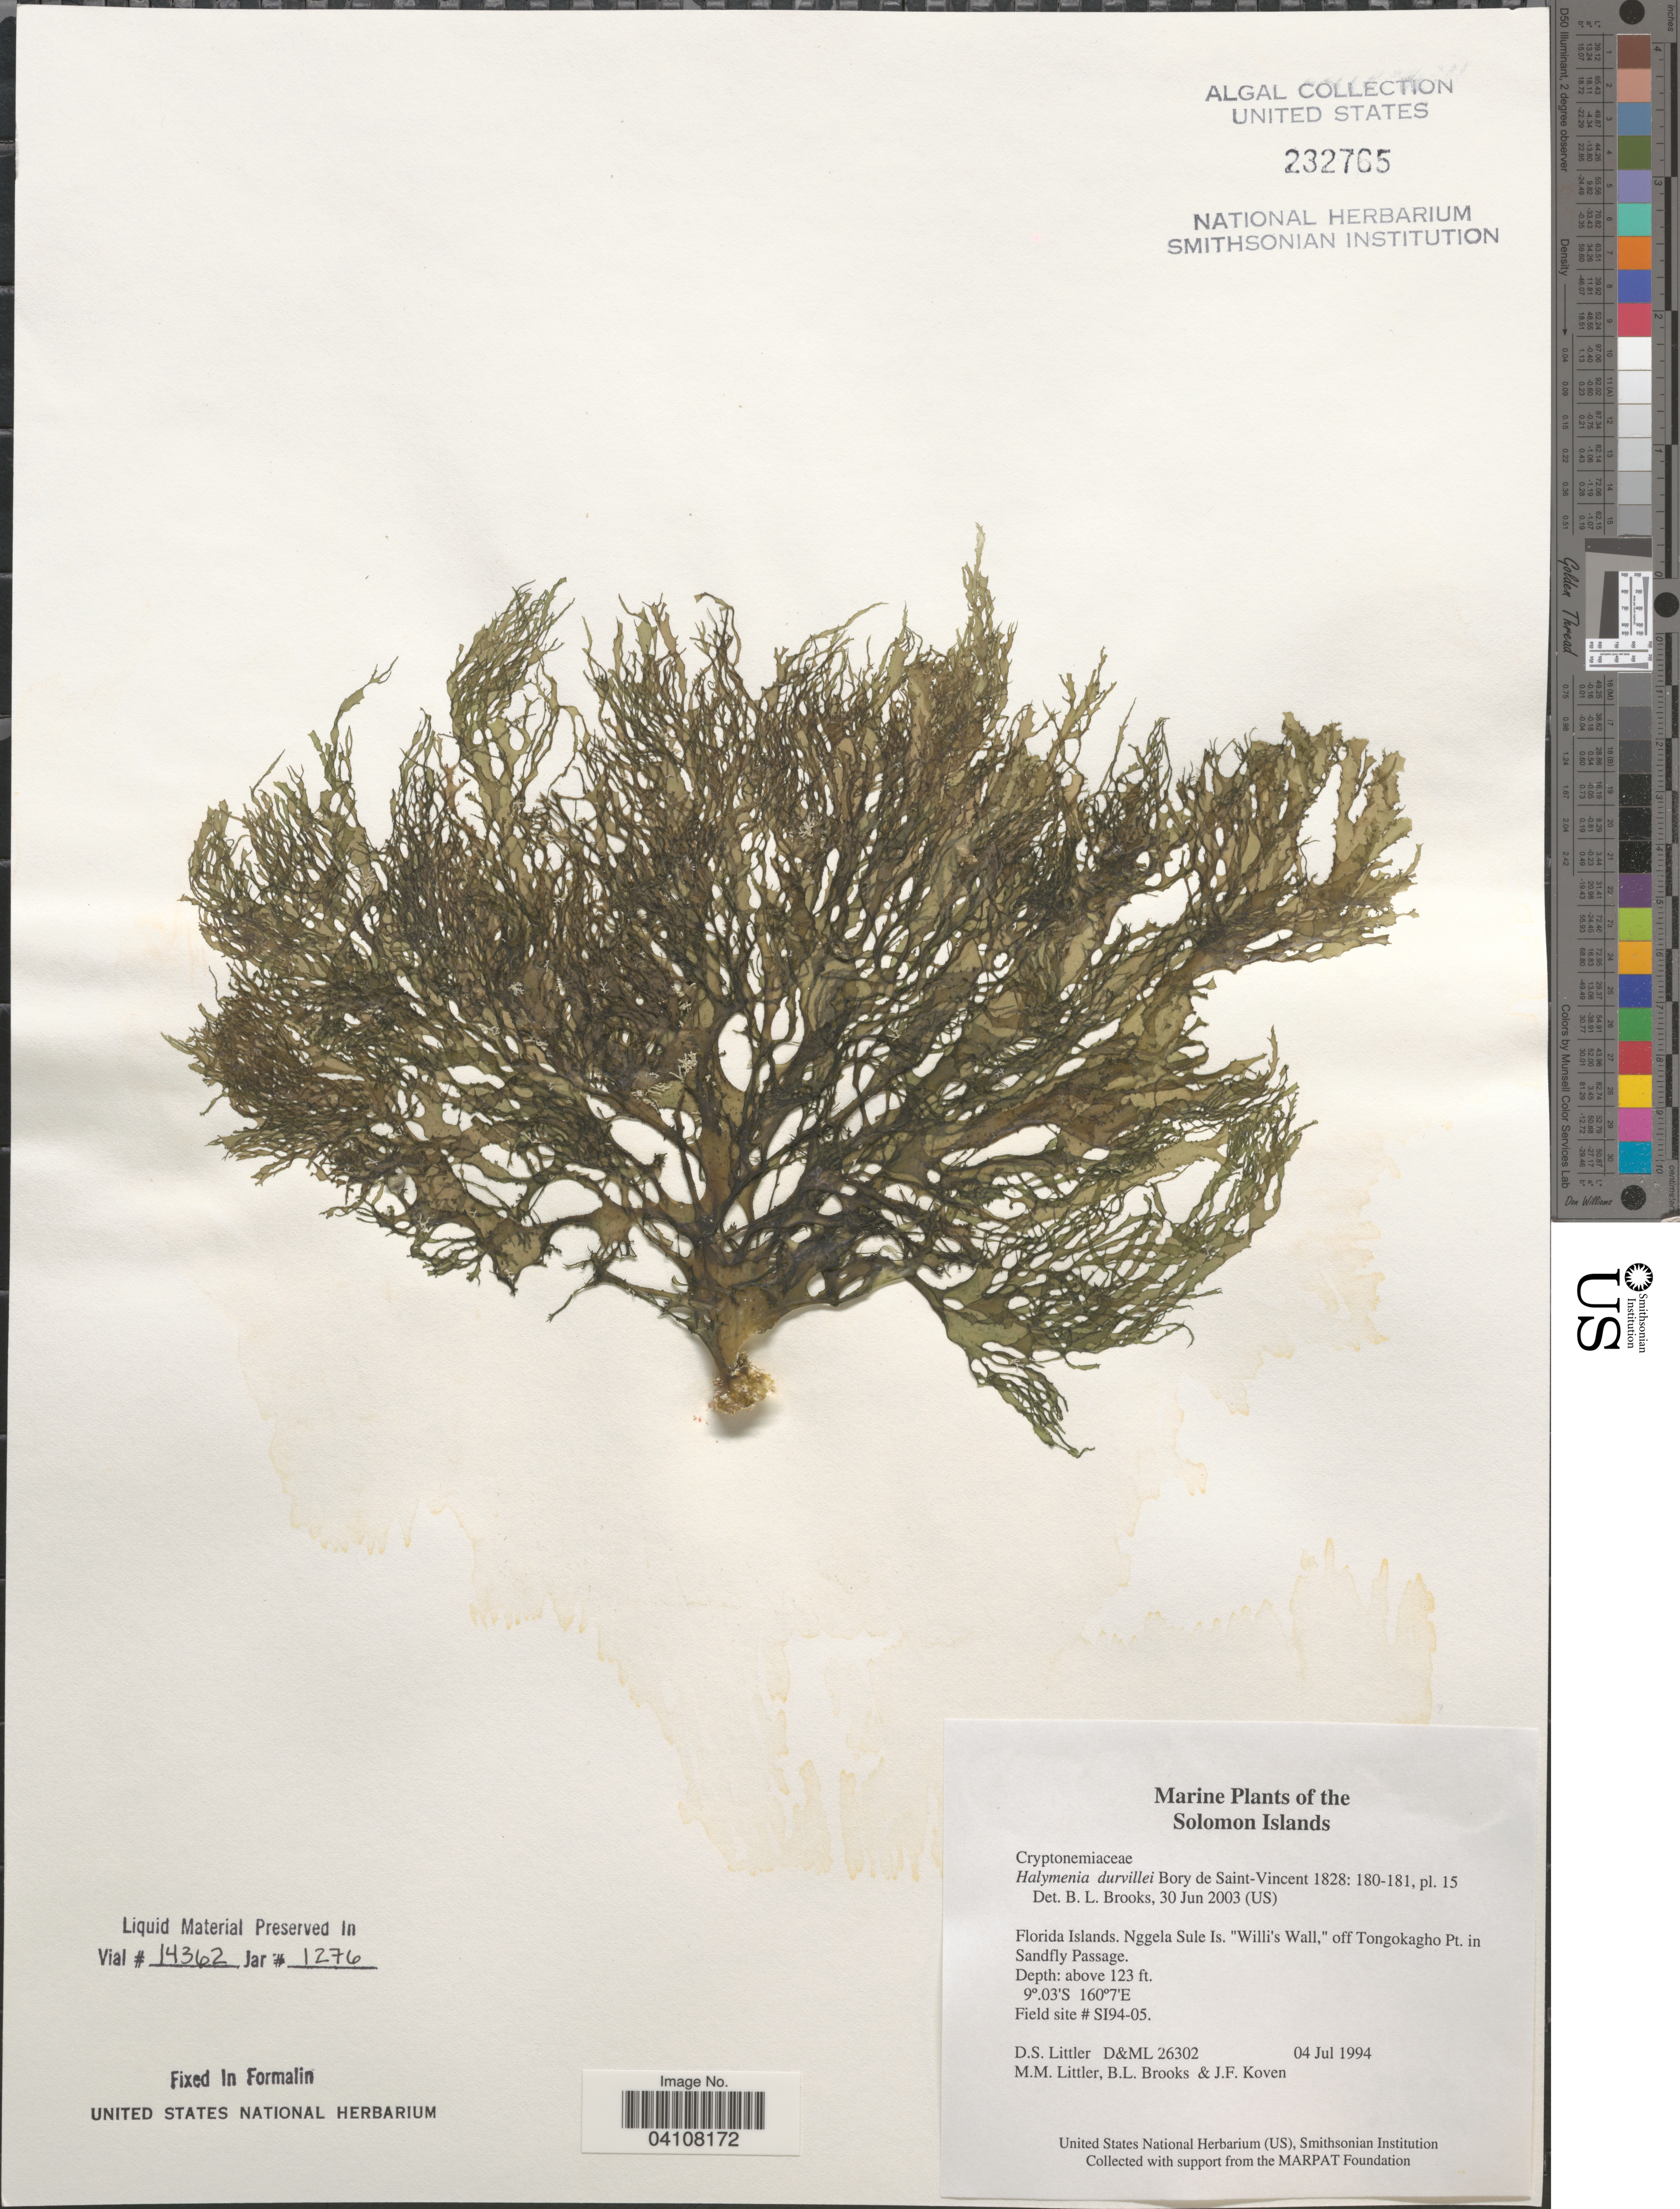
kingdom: Plantae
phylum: Rhodophyta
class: Florideophyceae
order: Halymeniales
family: Halymeniaceae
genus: Halymenia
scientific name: Halymenia durvillaei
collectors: D. S. Littler, B. Brooks & J. Koven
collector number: D&ML26302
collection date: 1994-07-04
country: Solomon Islands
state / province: Solomon Islands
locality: Florida Islands. Nggela Sule Is. "Willi's Wall", off Tongokagho Pt. in Sandfly Passage. Field site # SI94-05.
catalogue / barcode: US 232765